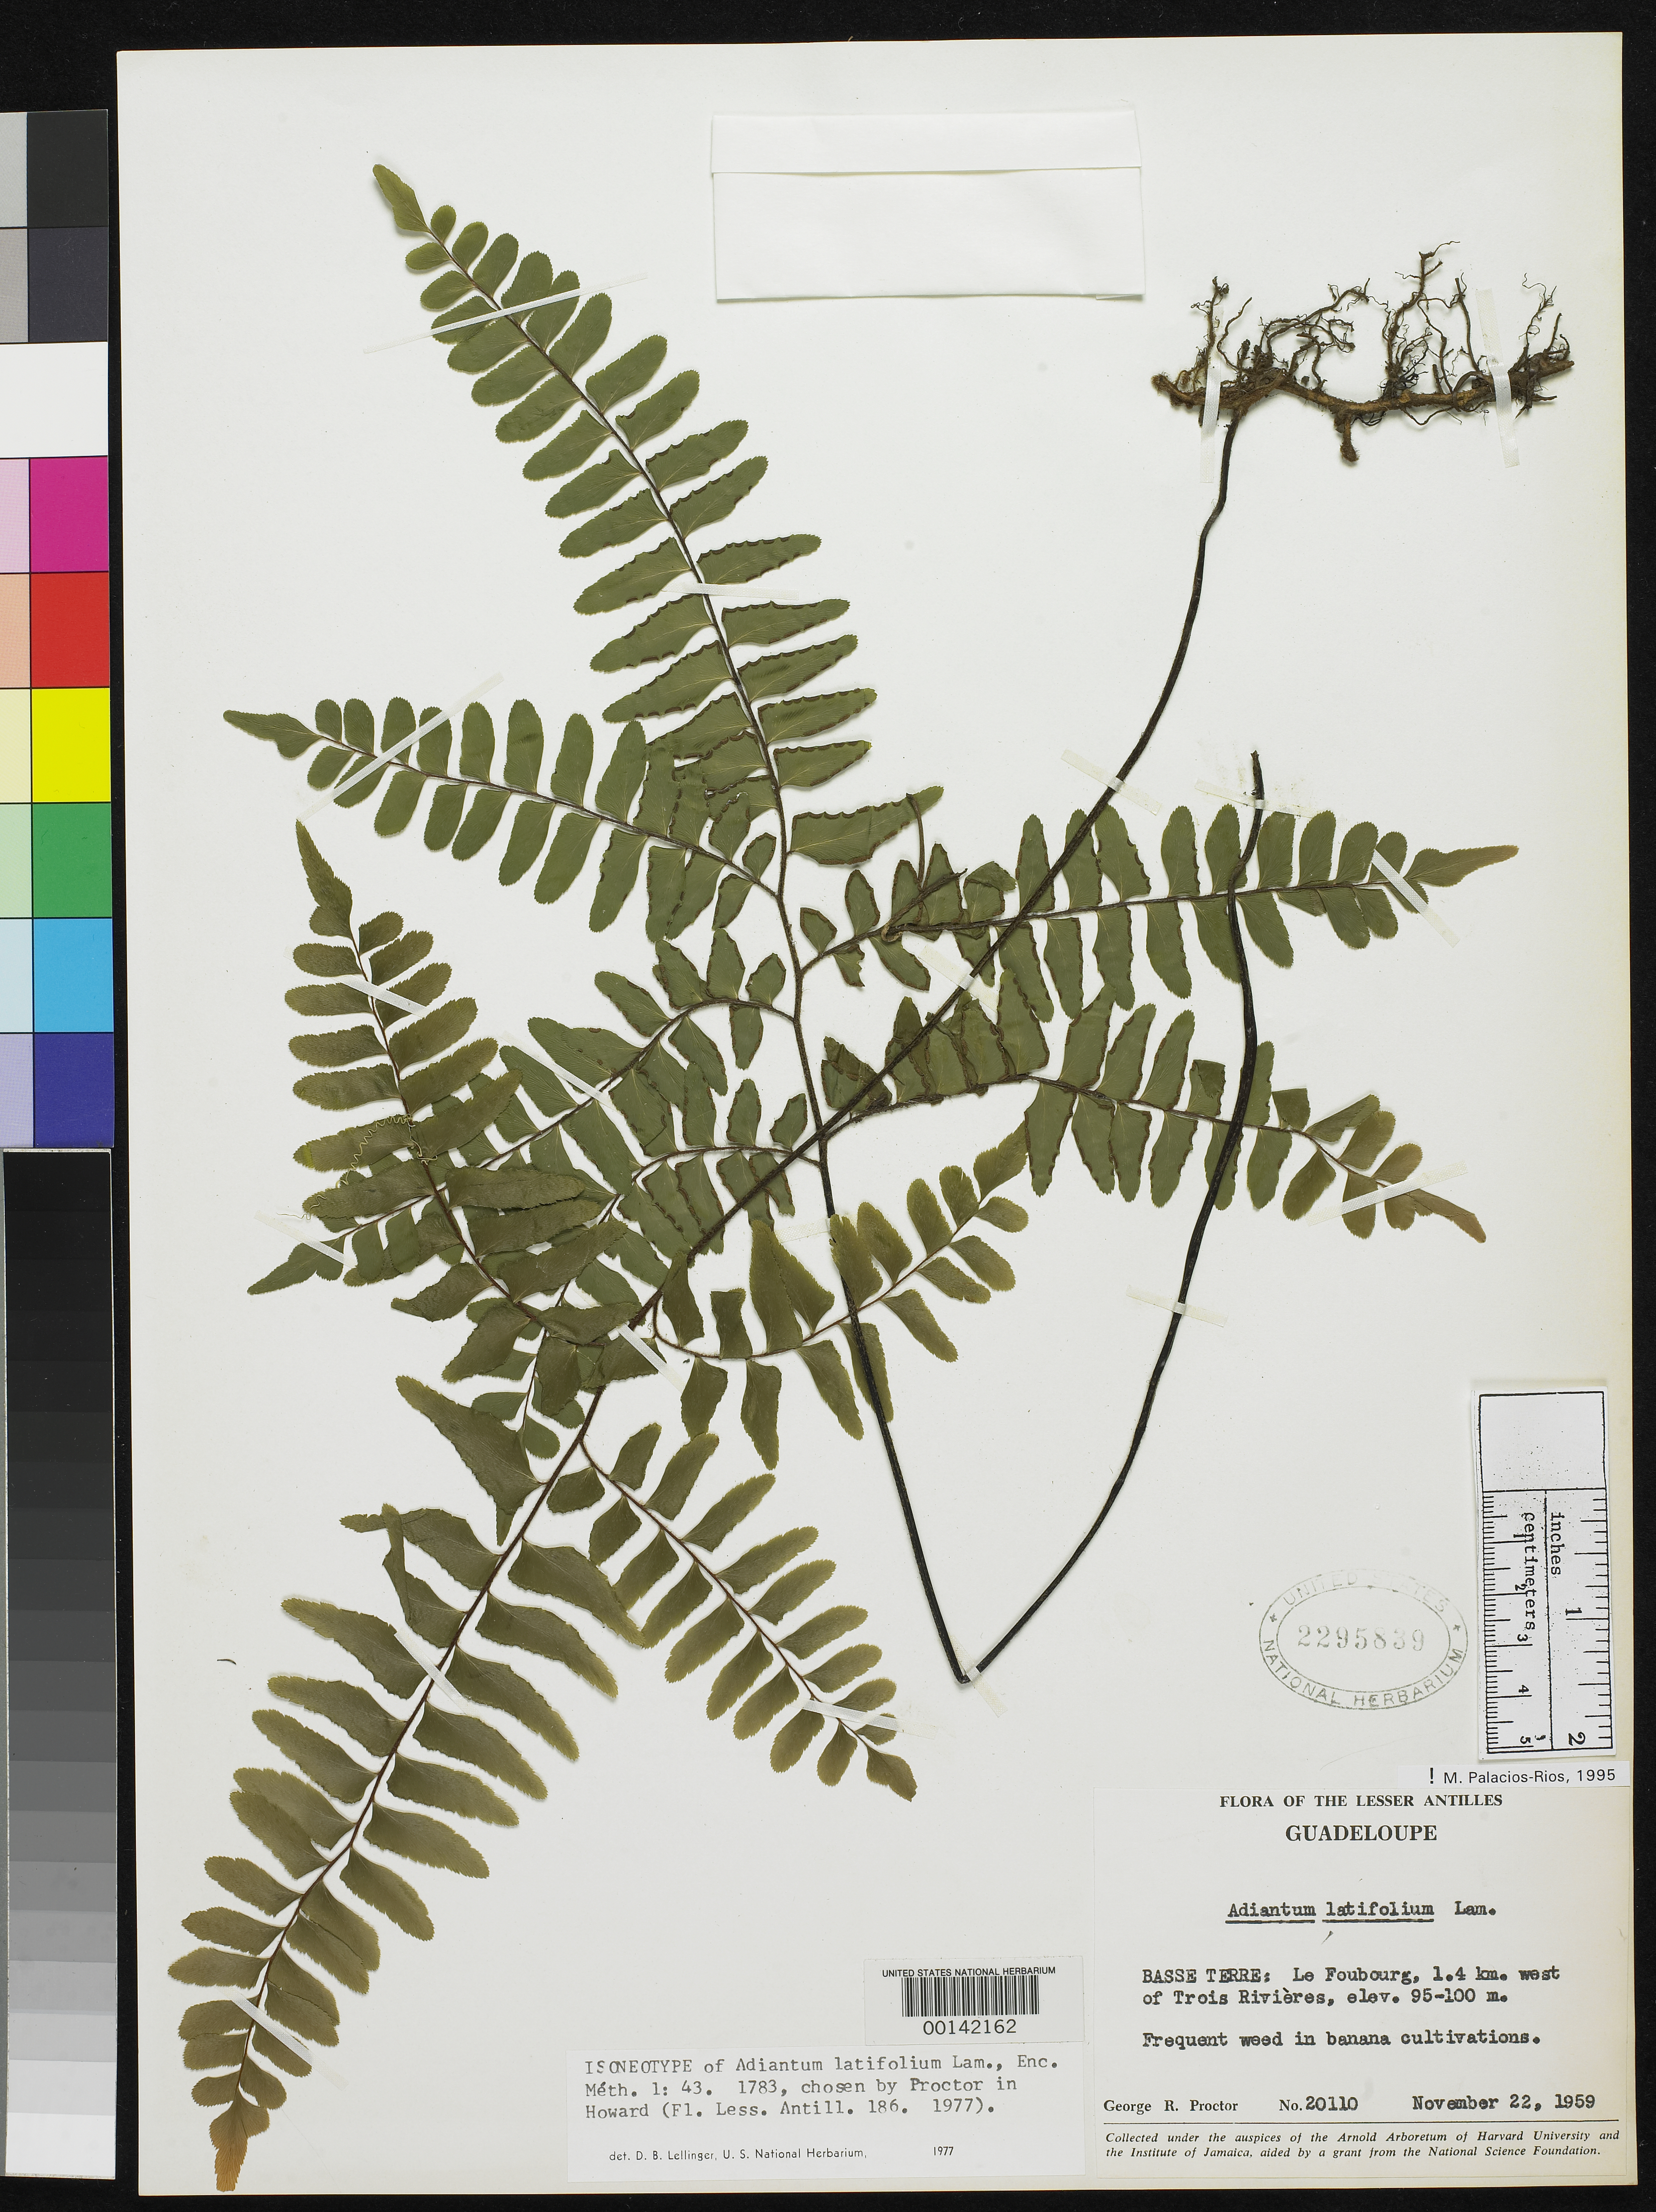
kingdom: Plantae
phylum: Tracheophyta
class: Polypodiopsida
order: Polypodiales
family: Pteridaceae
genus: Adiantum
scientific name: Adiantum latifolium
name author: Lam.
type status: Isoneotype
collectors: G. R. Proctor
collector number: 20110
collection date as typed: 22 Nov 1959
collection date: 1959-11-22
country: Guadeloupe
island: Basse Terre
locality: Le Foubourg, W of Trois Rivieres.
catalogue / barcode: US 2295839